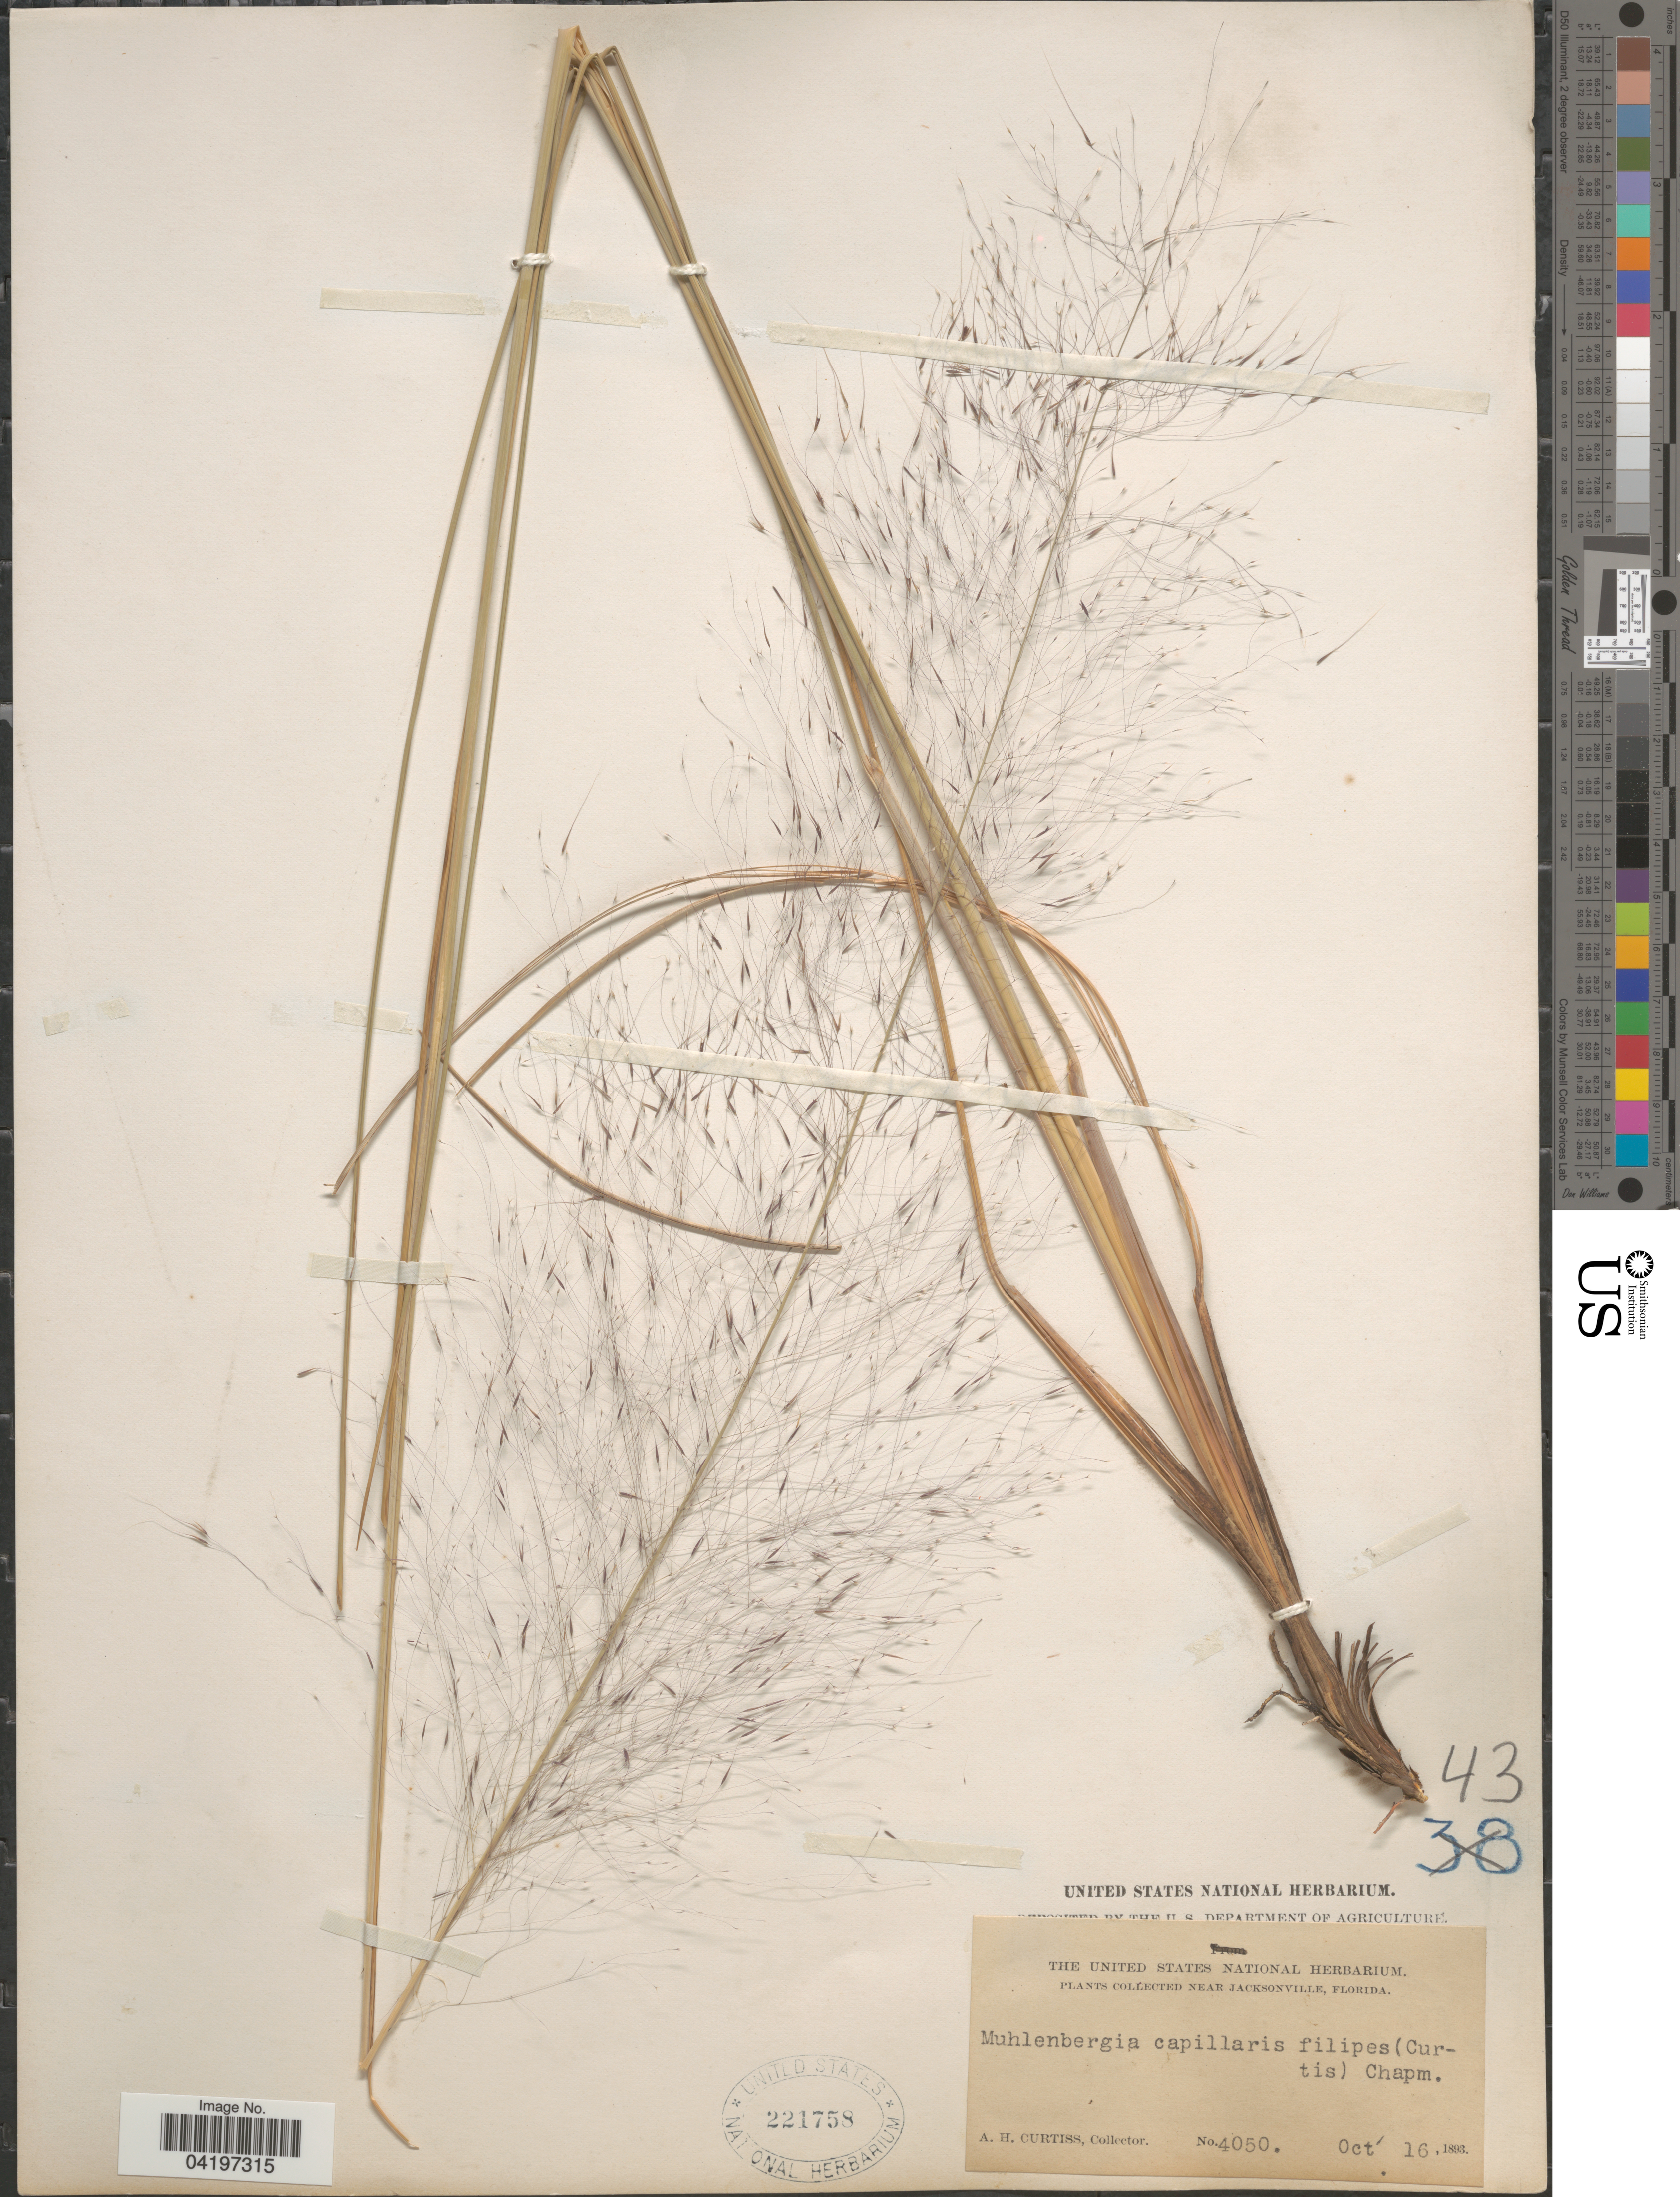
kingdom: Plantae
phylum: Tracheophyta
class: Liliopsida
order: Poales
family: Poaceae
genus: Muhlenbergia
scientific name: Muhlenbergia sericea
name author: (Michx.) P.M. Peterson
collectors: A. H. Curtiss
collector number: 4050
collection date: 1893-10-16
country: United States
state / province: Florida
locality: Near Jacksonville.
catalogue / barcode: US 221758